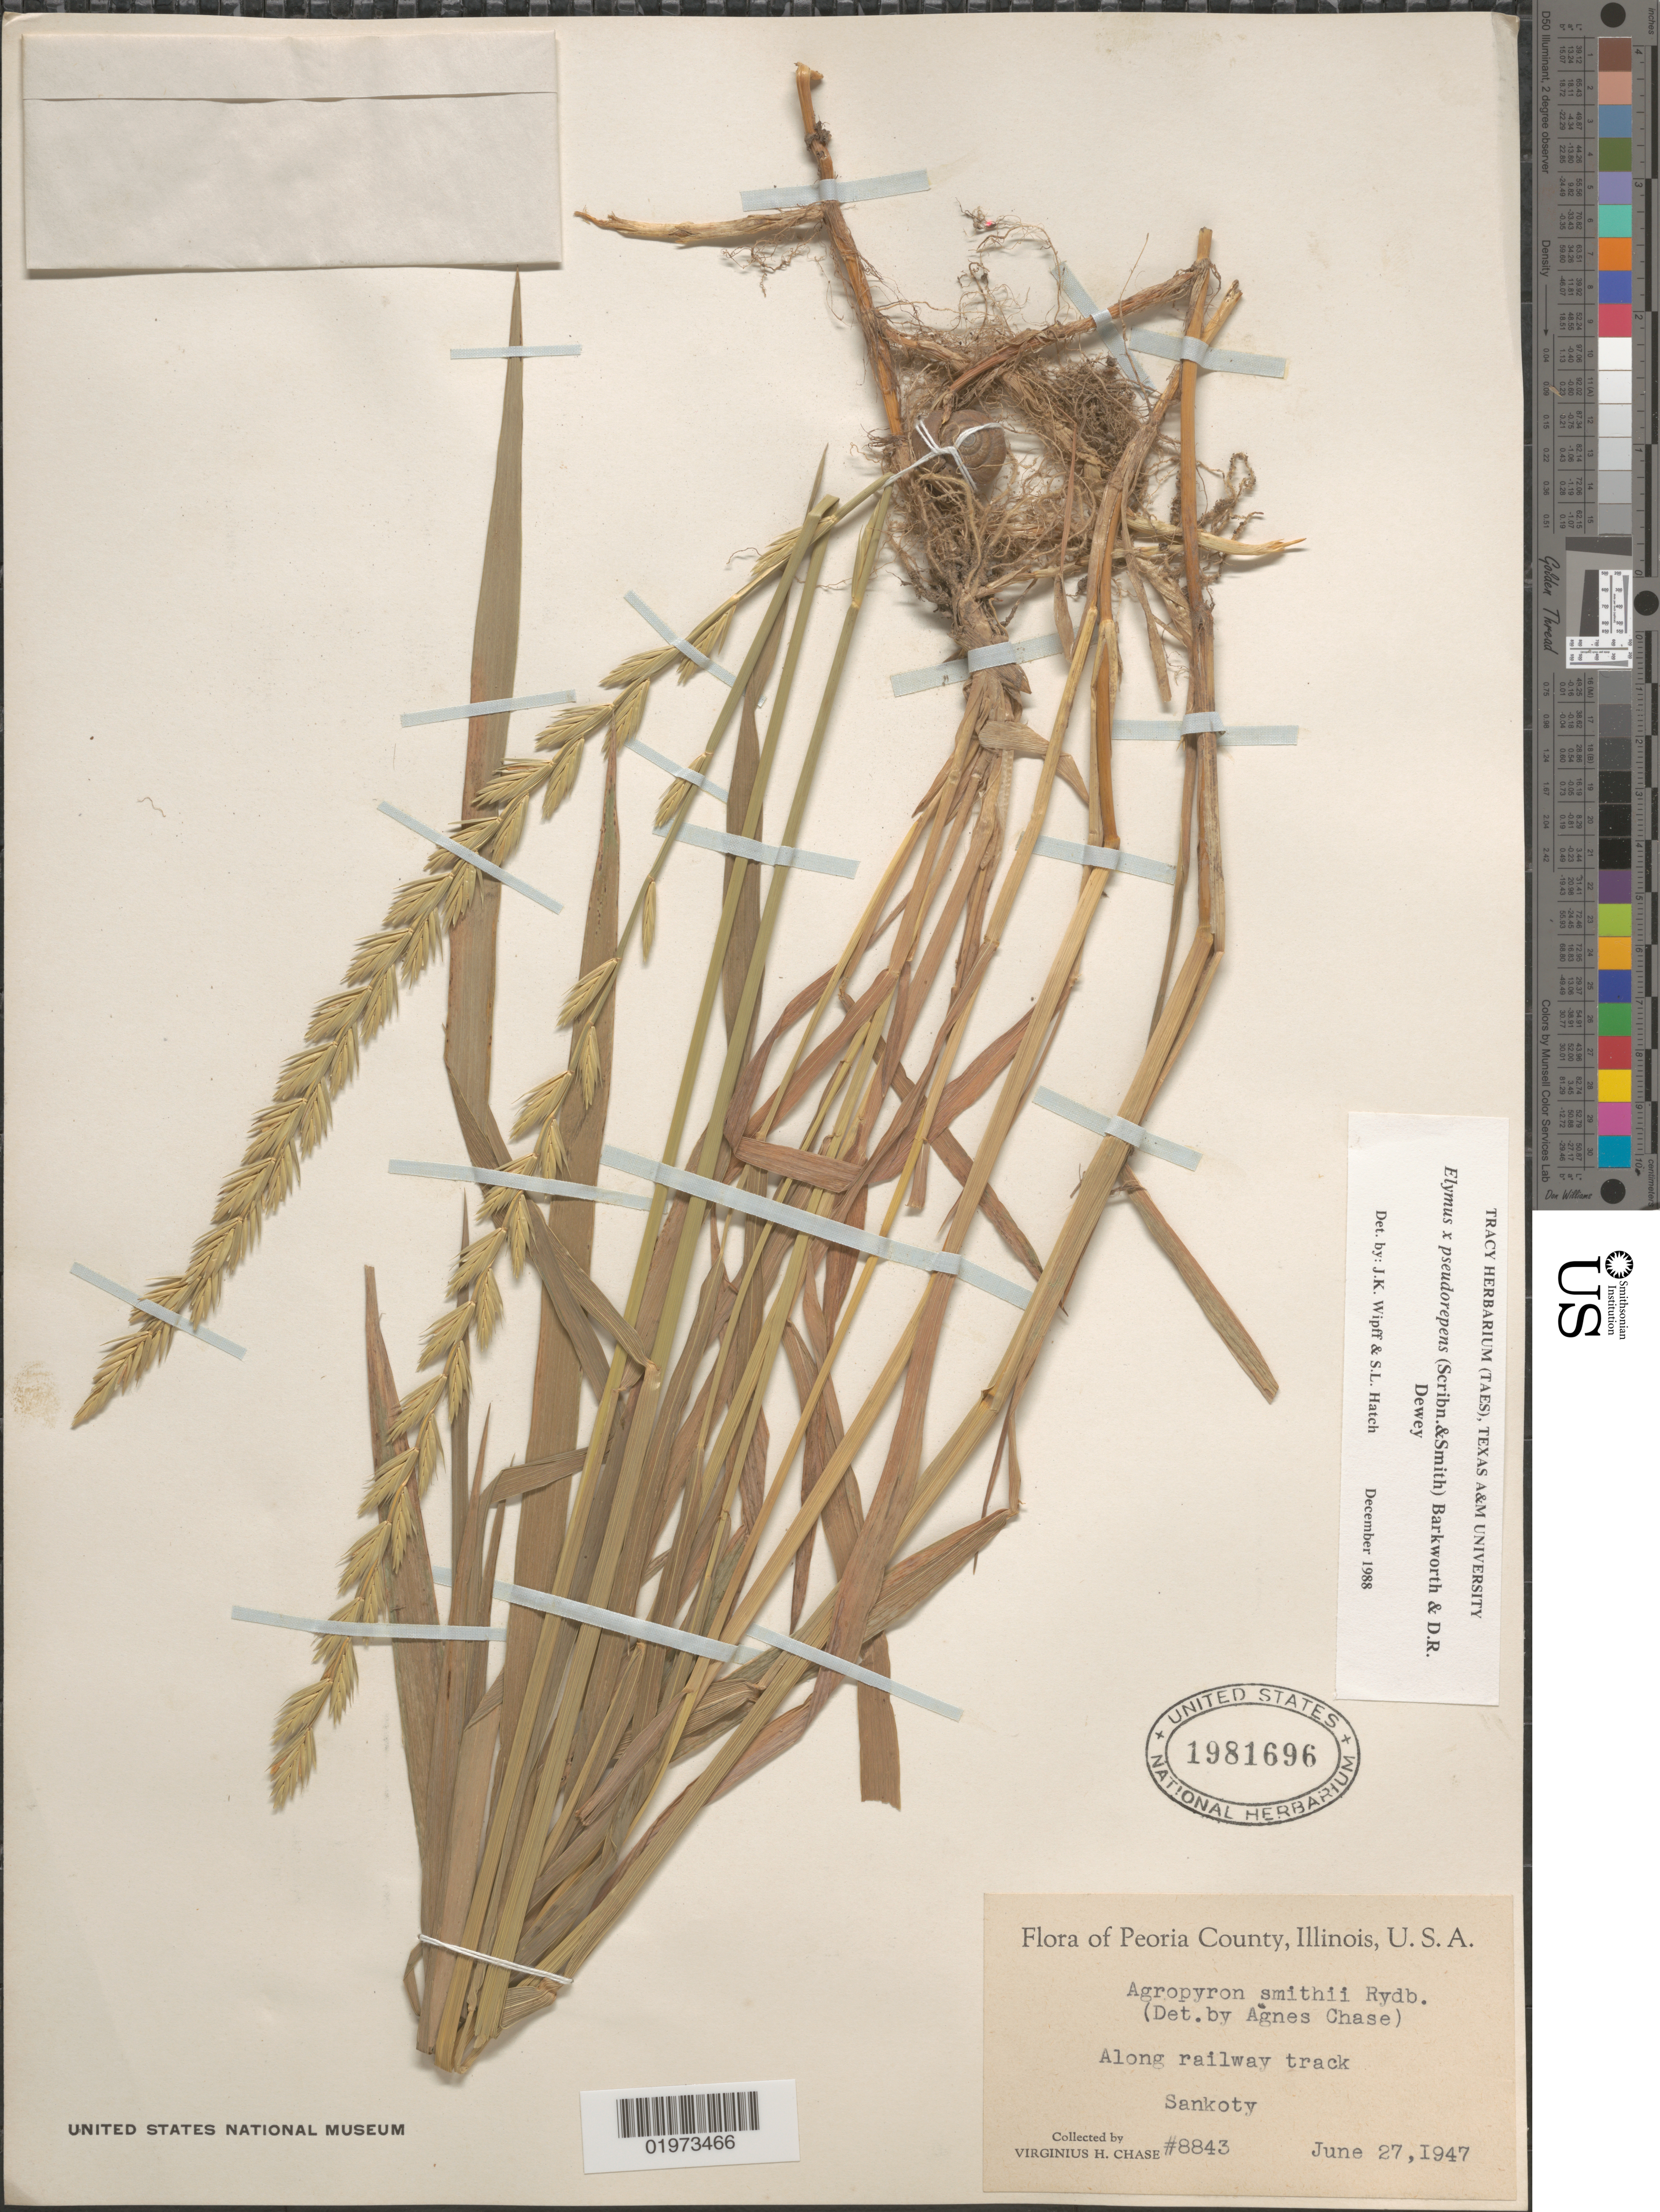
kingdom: Plantae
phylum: Tracheophyta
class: Liliopsida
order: Poales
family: Poaceae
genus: Elymus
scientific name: Elymus x pseudorepens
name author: (Scribn. & J.G. Sm.) Barkworth & Dewey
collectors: V. H. Chase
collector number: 8843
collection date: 1947-06-27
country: United States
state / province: Illinois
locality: Peoria County. Along railway track. Sankoty.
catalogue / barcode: US 1981696